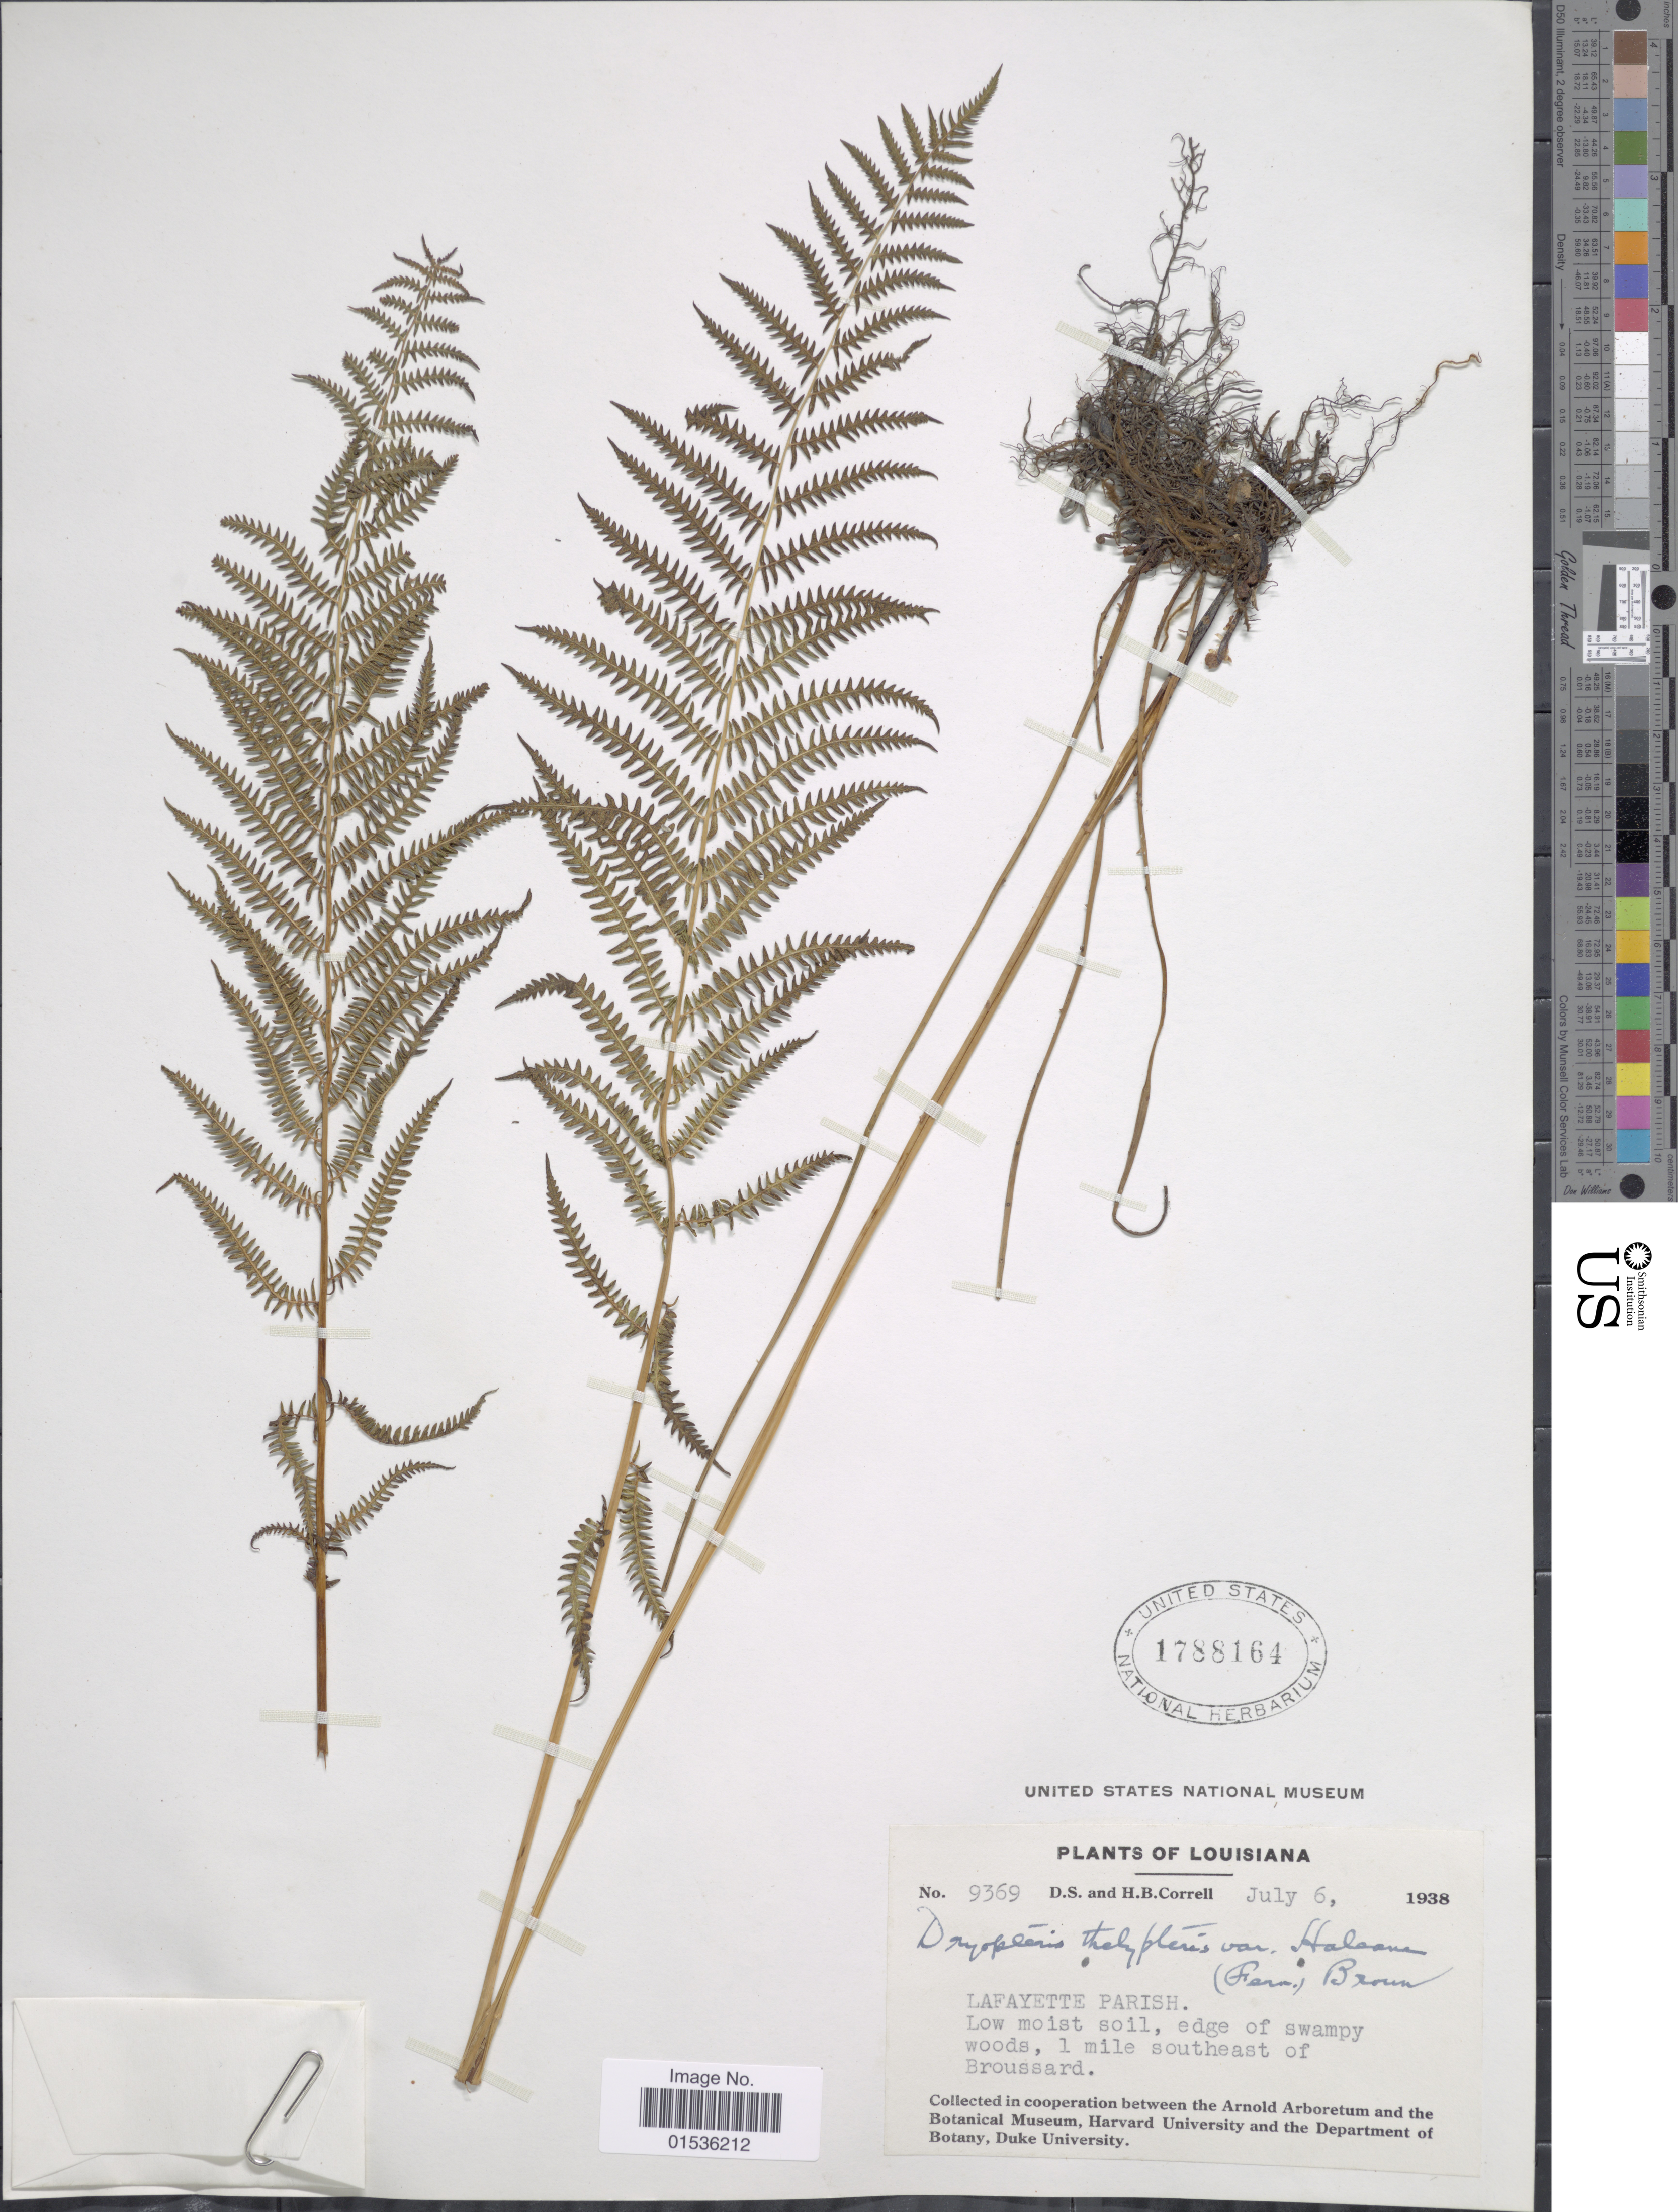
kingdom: Plantae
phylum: Tracheophyta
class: Polypodiopsida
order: Polypodiales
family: Thelypteridaceae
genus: Phegopteris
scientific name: Phegopteris connectilis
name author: (Michx.) Watt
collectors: D. S. Correll & H. Correll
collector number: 9369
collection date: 1938-07-06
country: United States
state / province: Louisiana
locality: Louisiana, Lafayette Parish, edge of swampy woods, 1 mile southeast of Broussard.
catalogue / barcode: US 1788164